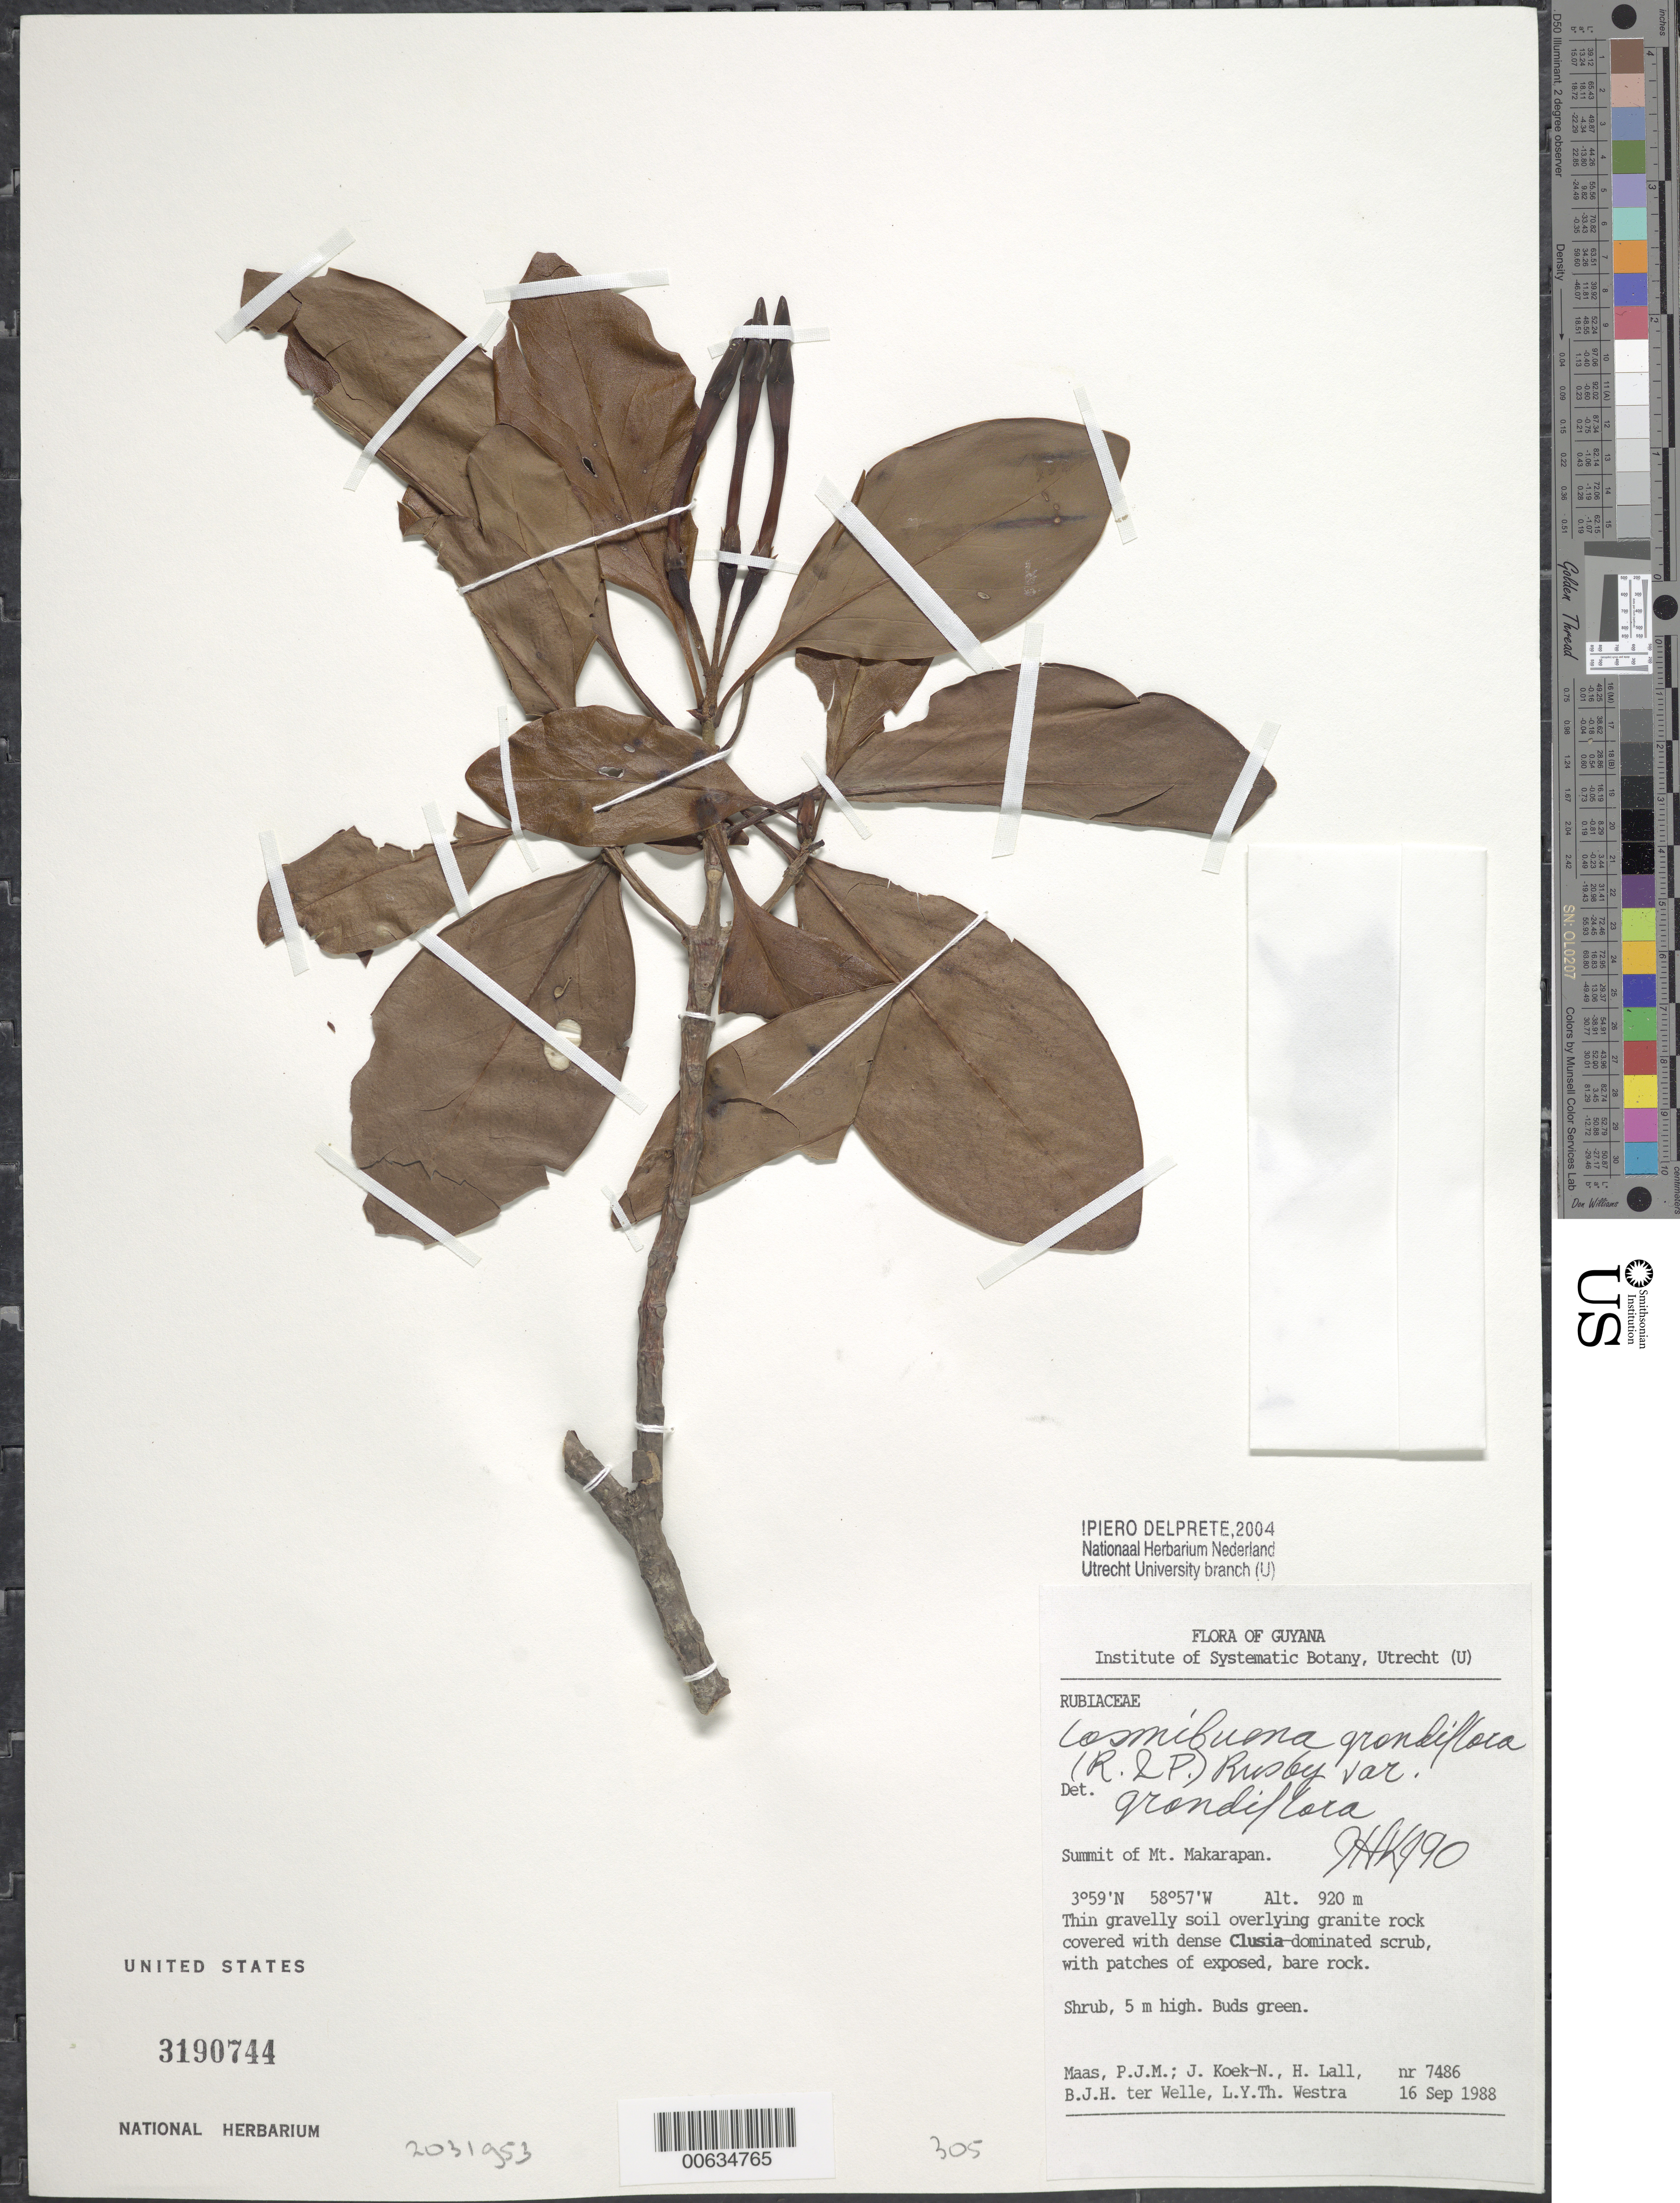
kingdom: Plantae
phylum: Tracheophyta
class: Magnoliopsida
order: Gentianales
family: Rubiaceae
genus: Cosmibuena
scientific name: Cosmibuena grandiflora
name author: (Rose & Pav.) Rusby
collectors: P. Maas, J. Koek-Noorman, H. Lall, B. ter Welle & L. Y. T. Westra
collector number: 7486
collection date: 1988-09-16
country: Guyana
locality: Summit of Mt. Makarapan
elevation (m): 920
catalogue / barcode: US 3190744